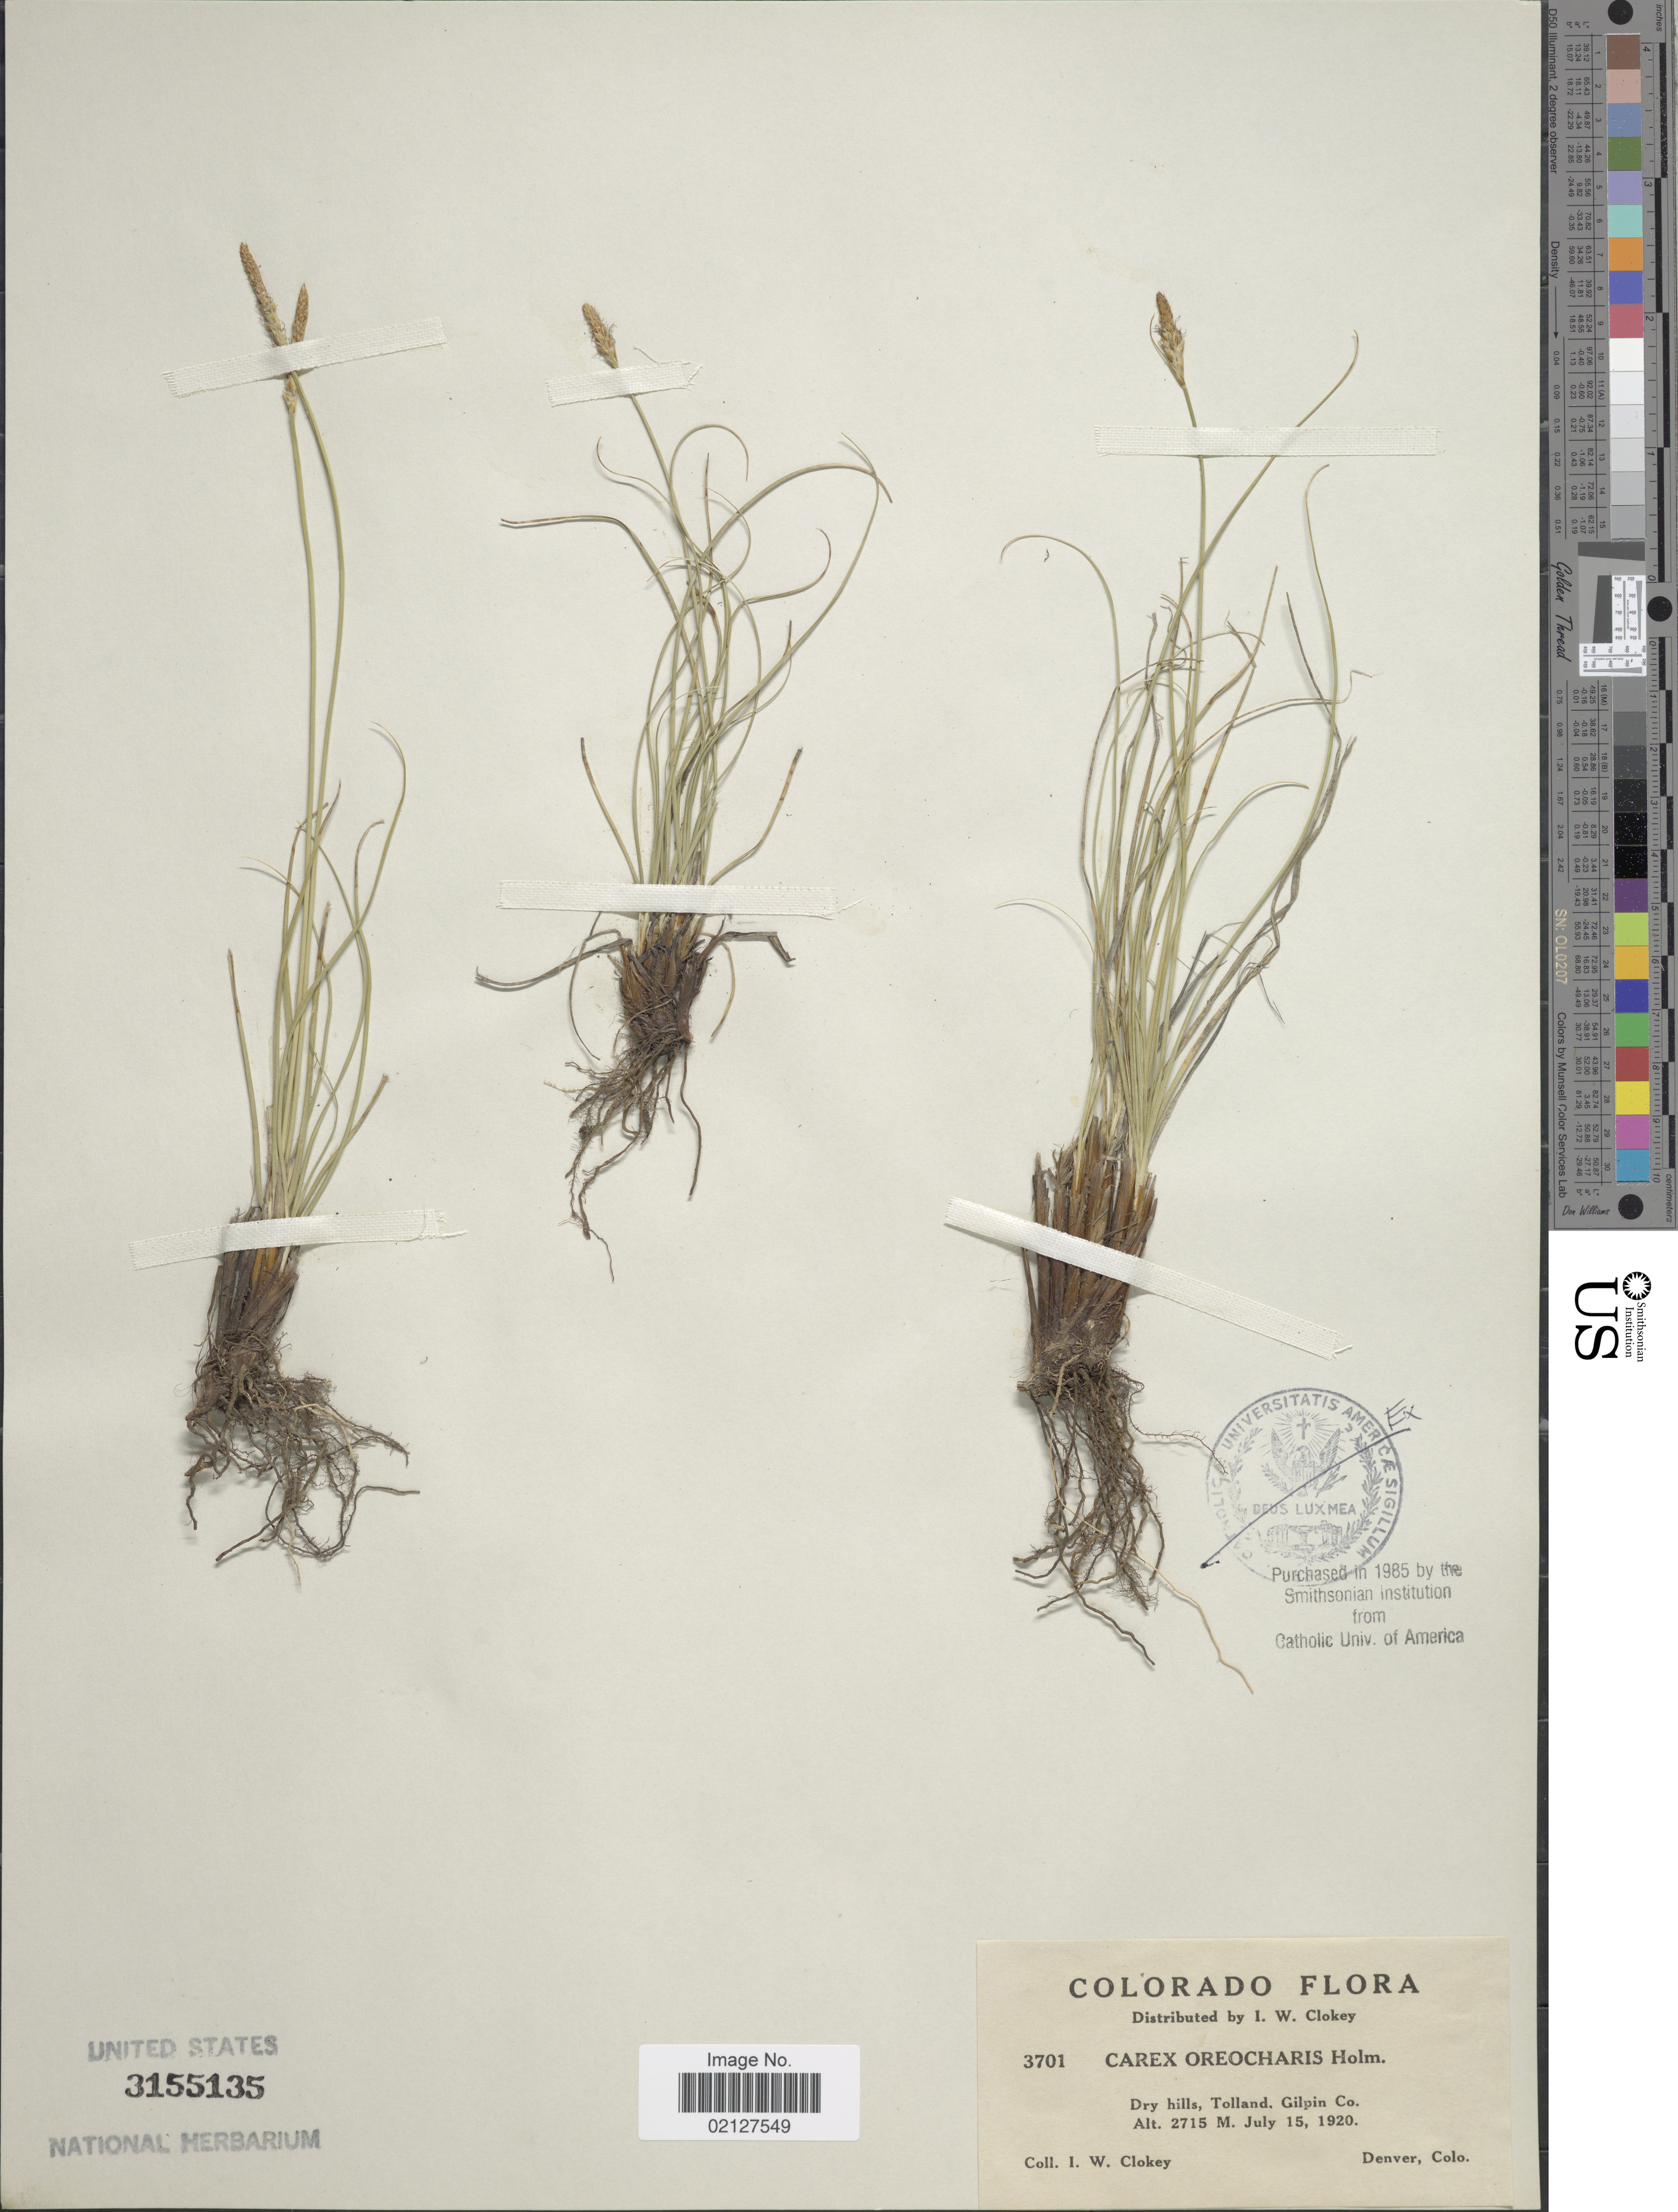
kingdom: Plantae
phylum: Tracheophyta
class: Liliopsida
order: Poales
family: Cyperaceae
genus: Carex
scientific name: Carex oreocharis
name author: Holm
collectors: I. W. Clokey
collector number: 3701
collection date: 1920-07-15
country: United States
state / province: Colorado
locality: Dry hills, Tolalnd, Gilpin Co.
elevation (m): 2715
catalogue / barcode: US 3155135